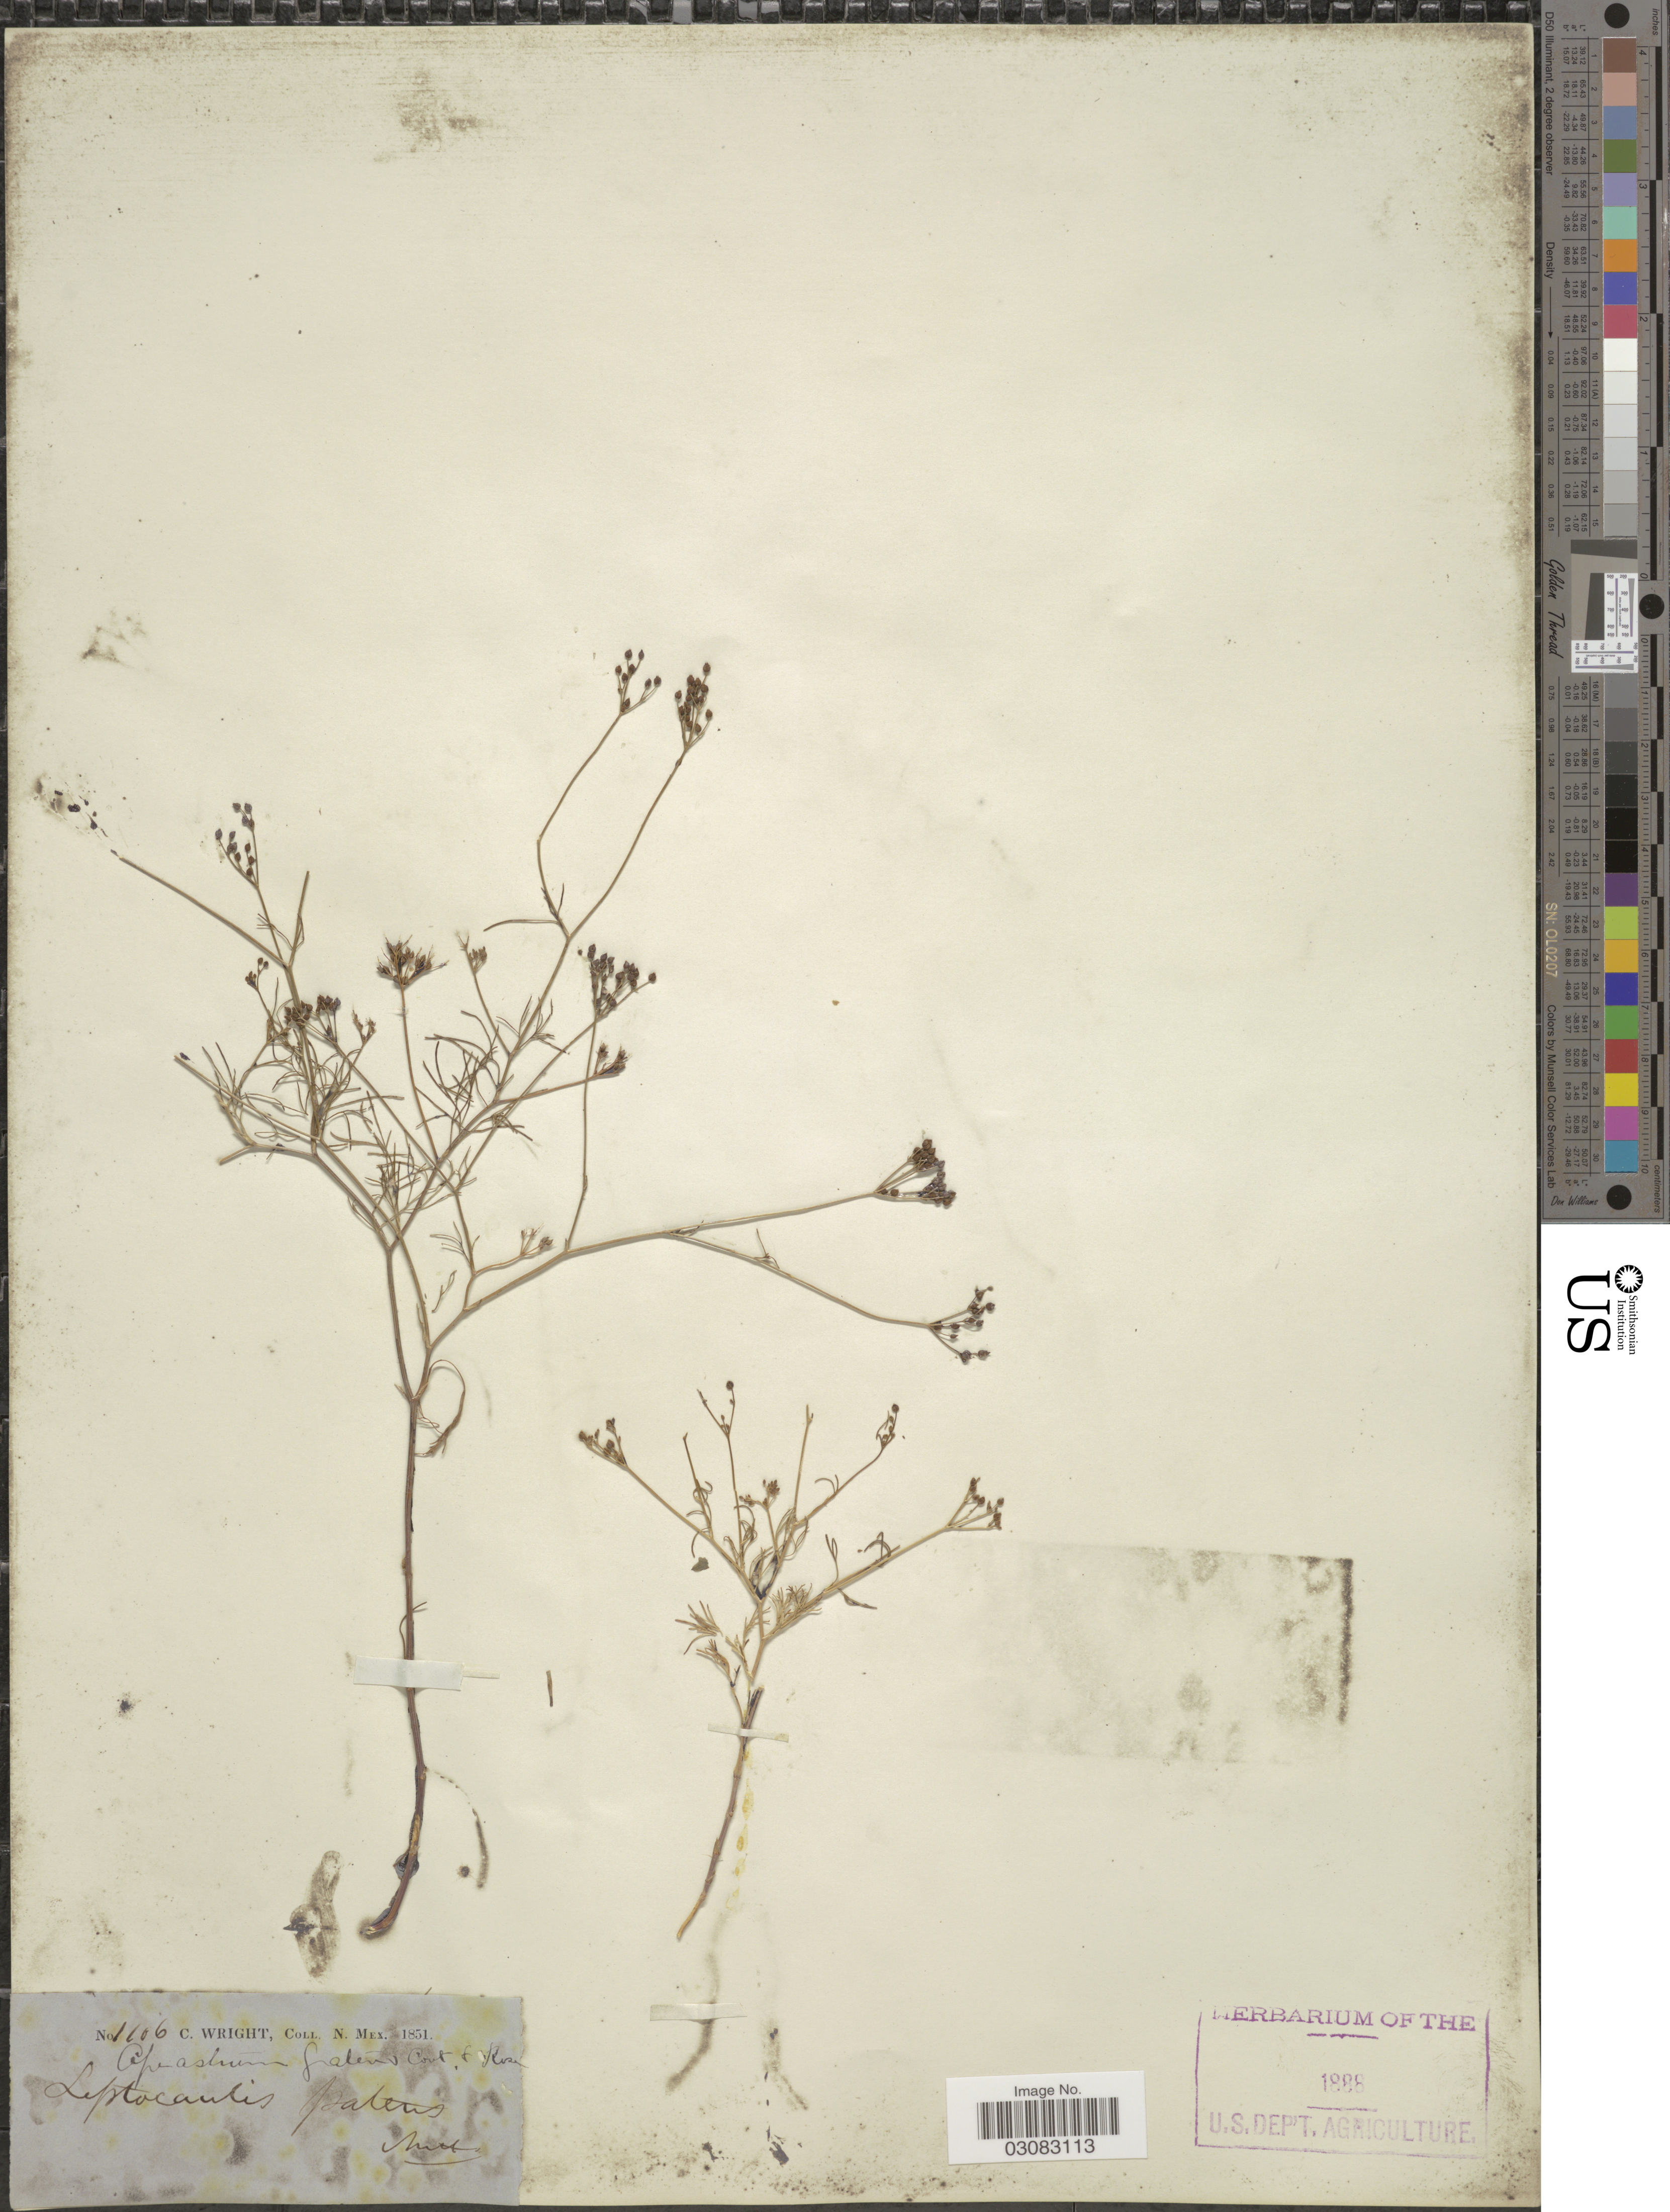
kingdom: Plantae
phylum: Tracheophyta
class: Magnoliopsida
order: Apiales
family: Apiaceae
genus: Spermolepis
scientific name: Spermolepis patens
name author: (Nutt. ex DC.) B.L. Rob.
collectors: C. Wright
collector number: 1106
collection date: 1851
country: United States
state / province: New Mexico